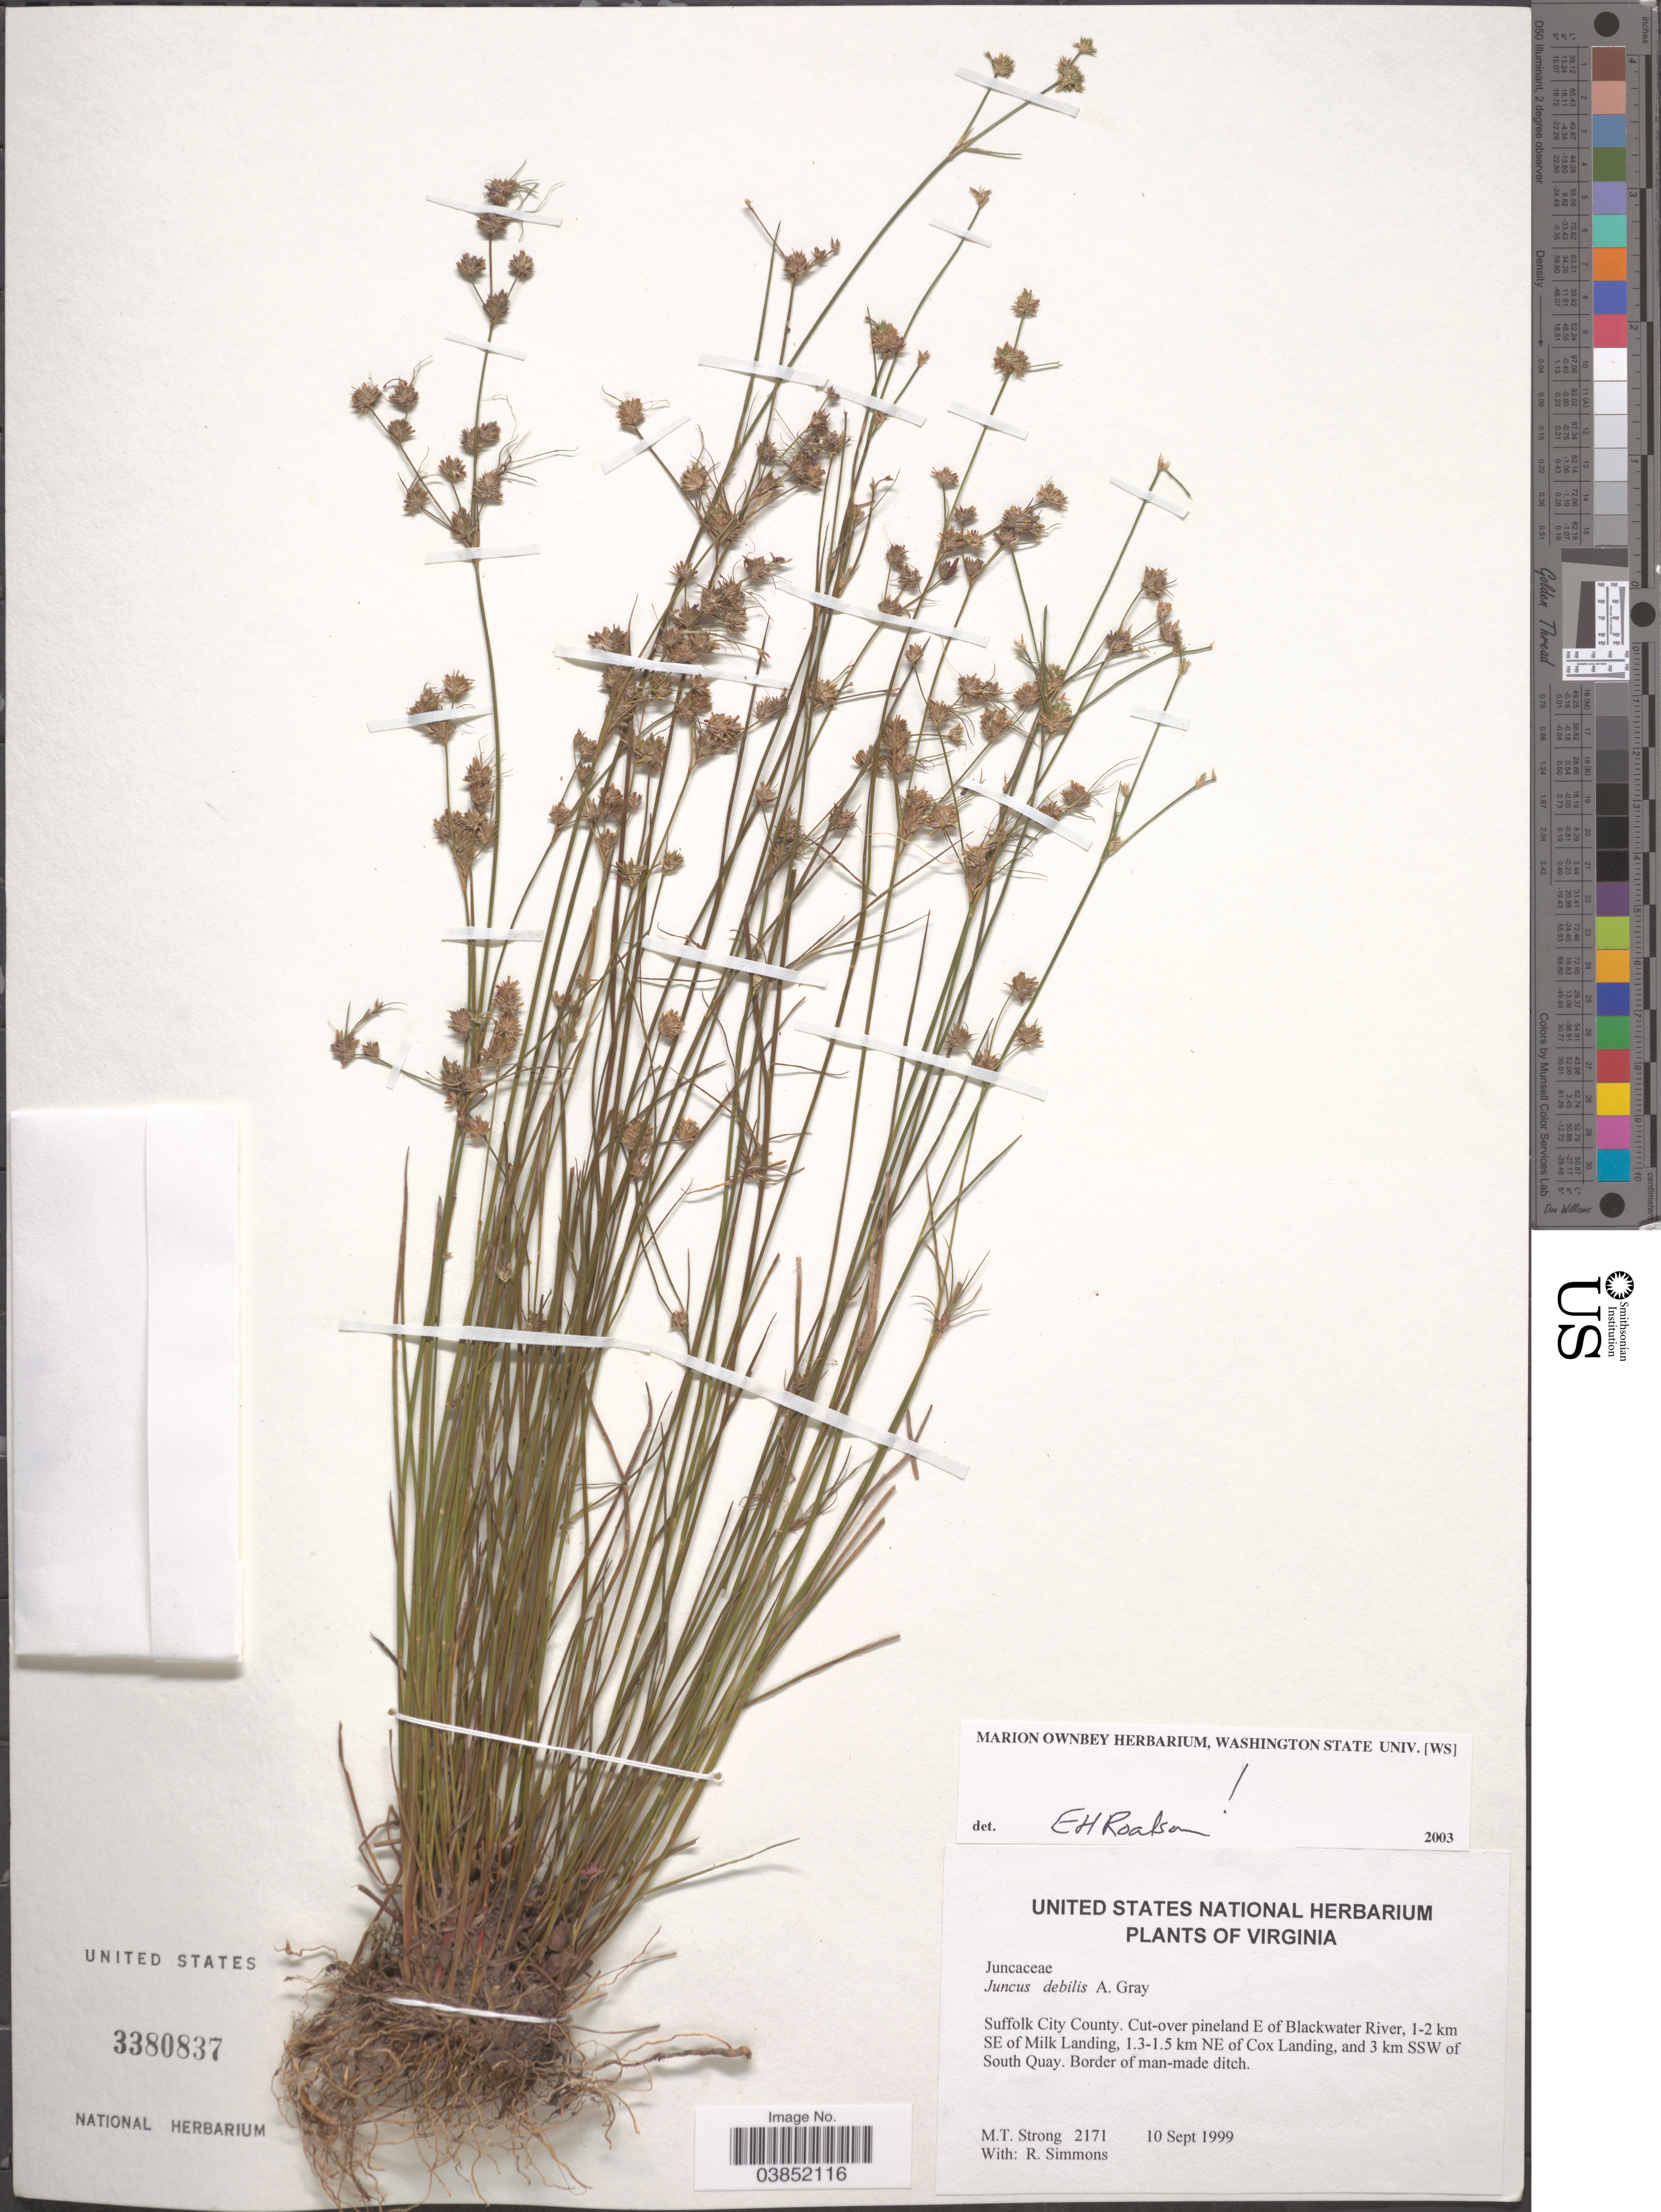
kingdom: Plantae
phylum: Tracheophyta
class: Liliopsida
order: Poales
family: Juncaceae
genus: Juncus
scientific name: Juncus debilis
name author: A. Gray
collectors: M. T. Strong & R. Simmons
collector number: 2171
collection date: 1999-09-10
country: United States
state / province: Virginia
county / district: City of Suffolk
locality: Suffolk City County. Cut-over pineland E of Blackwater Ruver, 1-2 km SE of Milk Landing, 1.3-1.5 km NE of Cox Landing, and 3 km SSW of South Quay.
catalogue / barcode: US 3380837